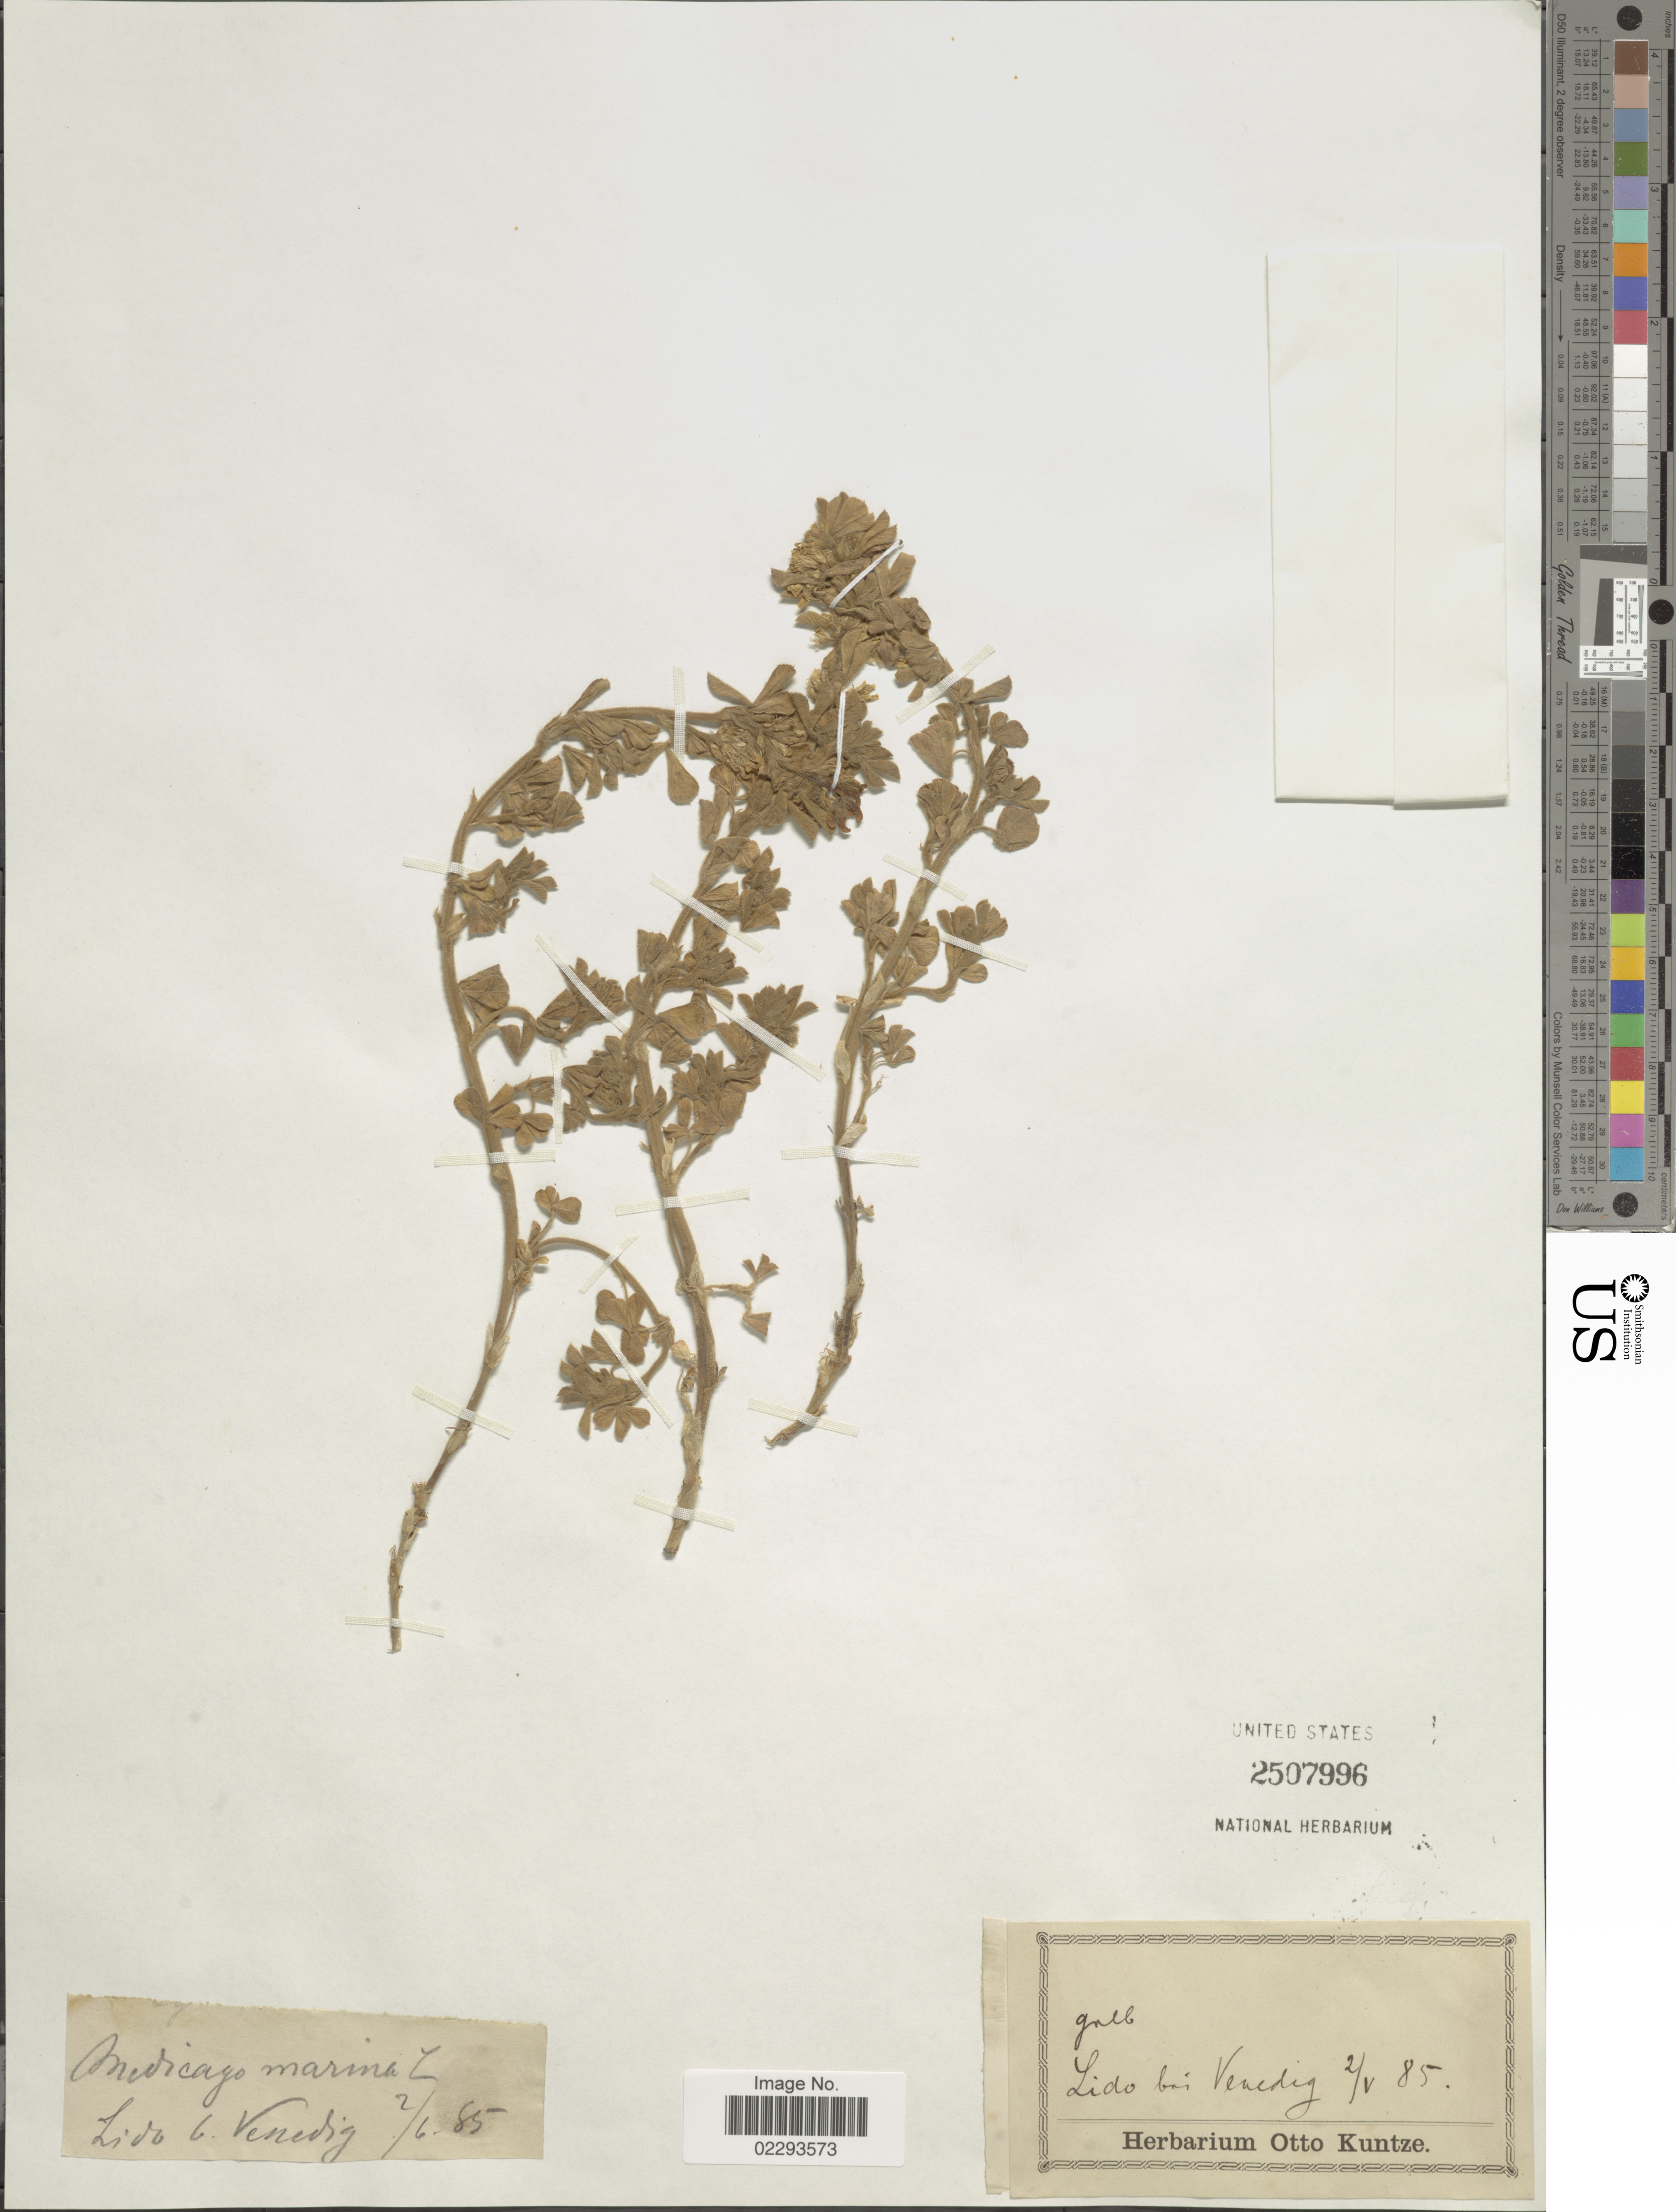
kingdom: Plantae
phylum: Tracheophyta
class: Magnoliopsida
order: Fabales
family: Fabaceae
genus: Medicago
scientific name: Medicago marina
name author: L.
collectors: ex herb. Otto Kuntze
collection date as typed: Transcribed d/m/y: 2/5/85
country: Italy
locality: Lido bai Venedig [interpreted]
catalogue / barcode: US 2507996